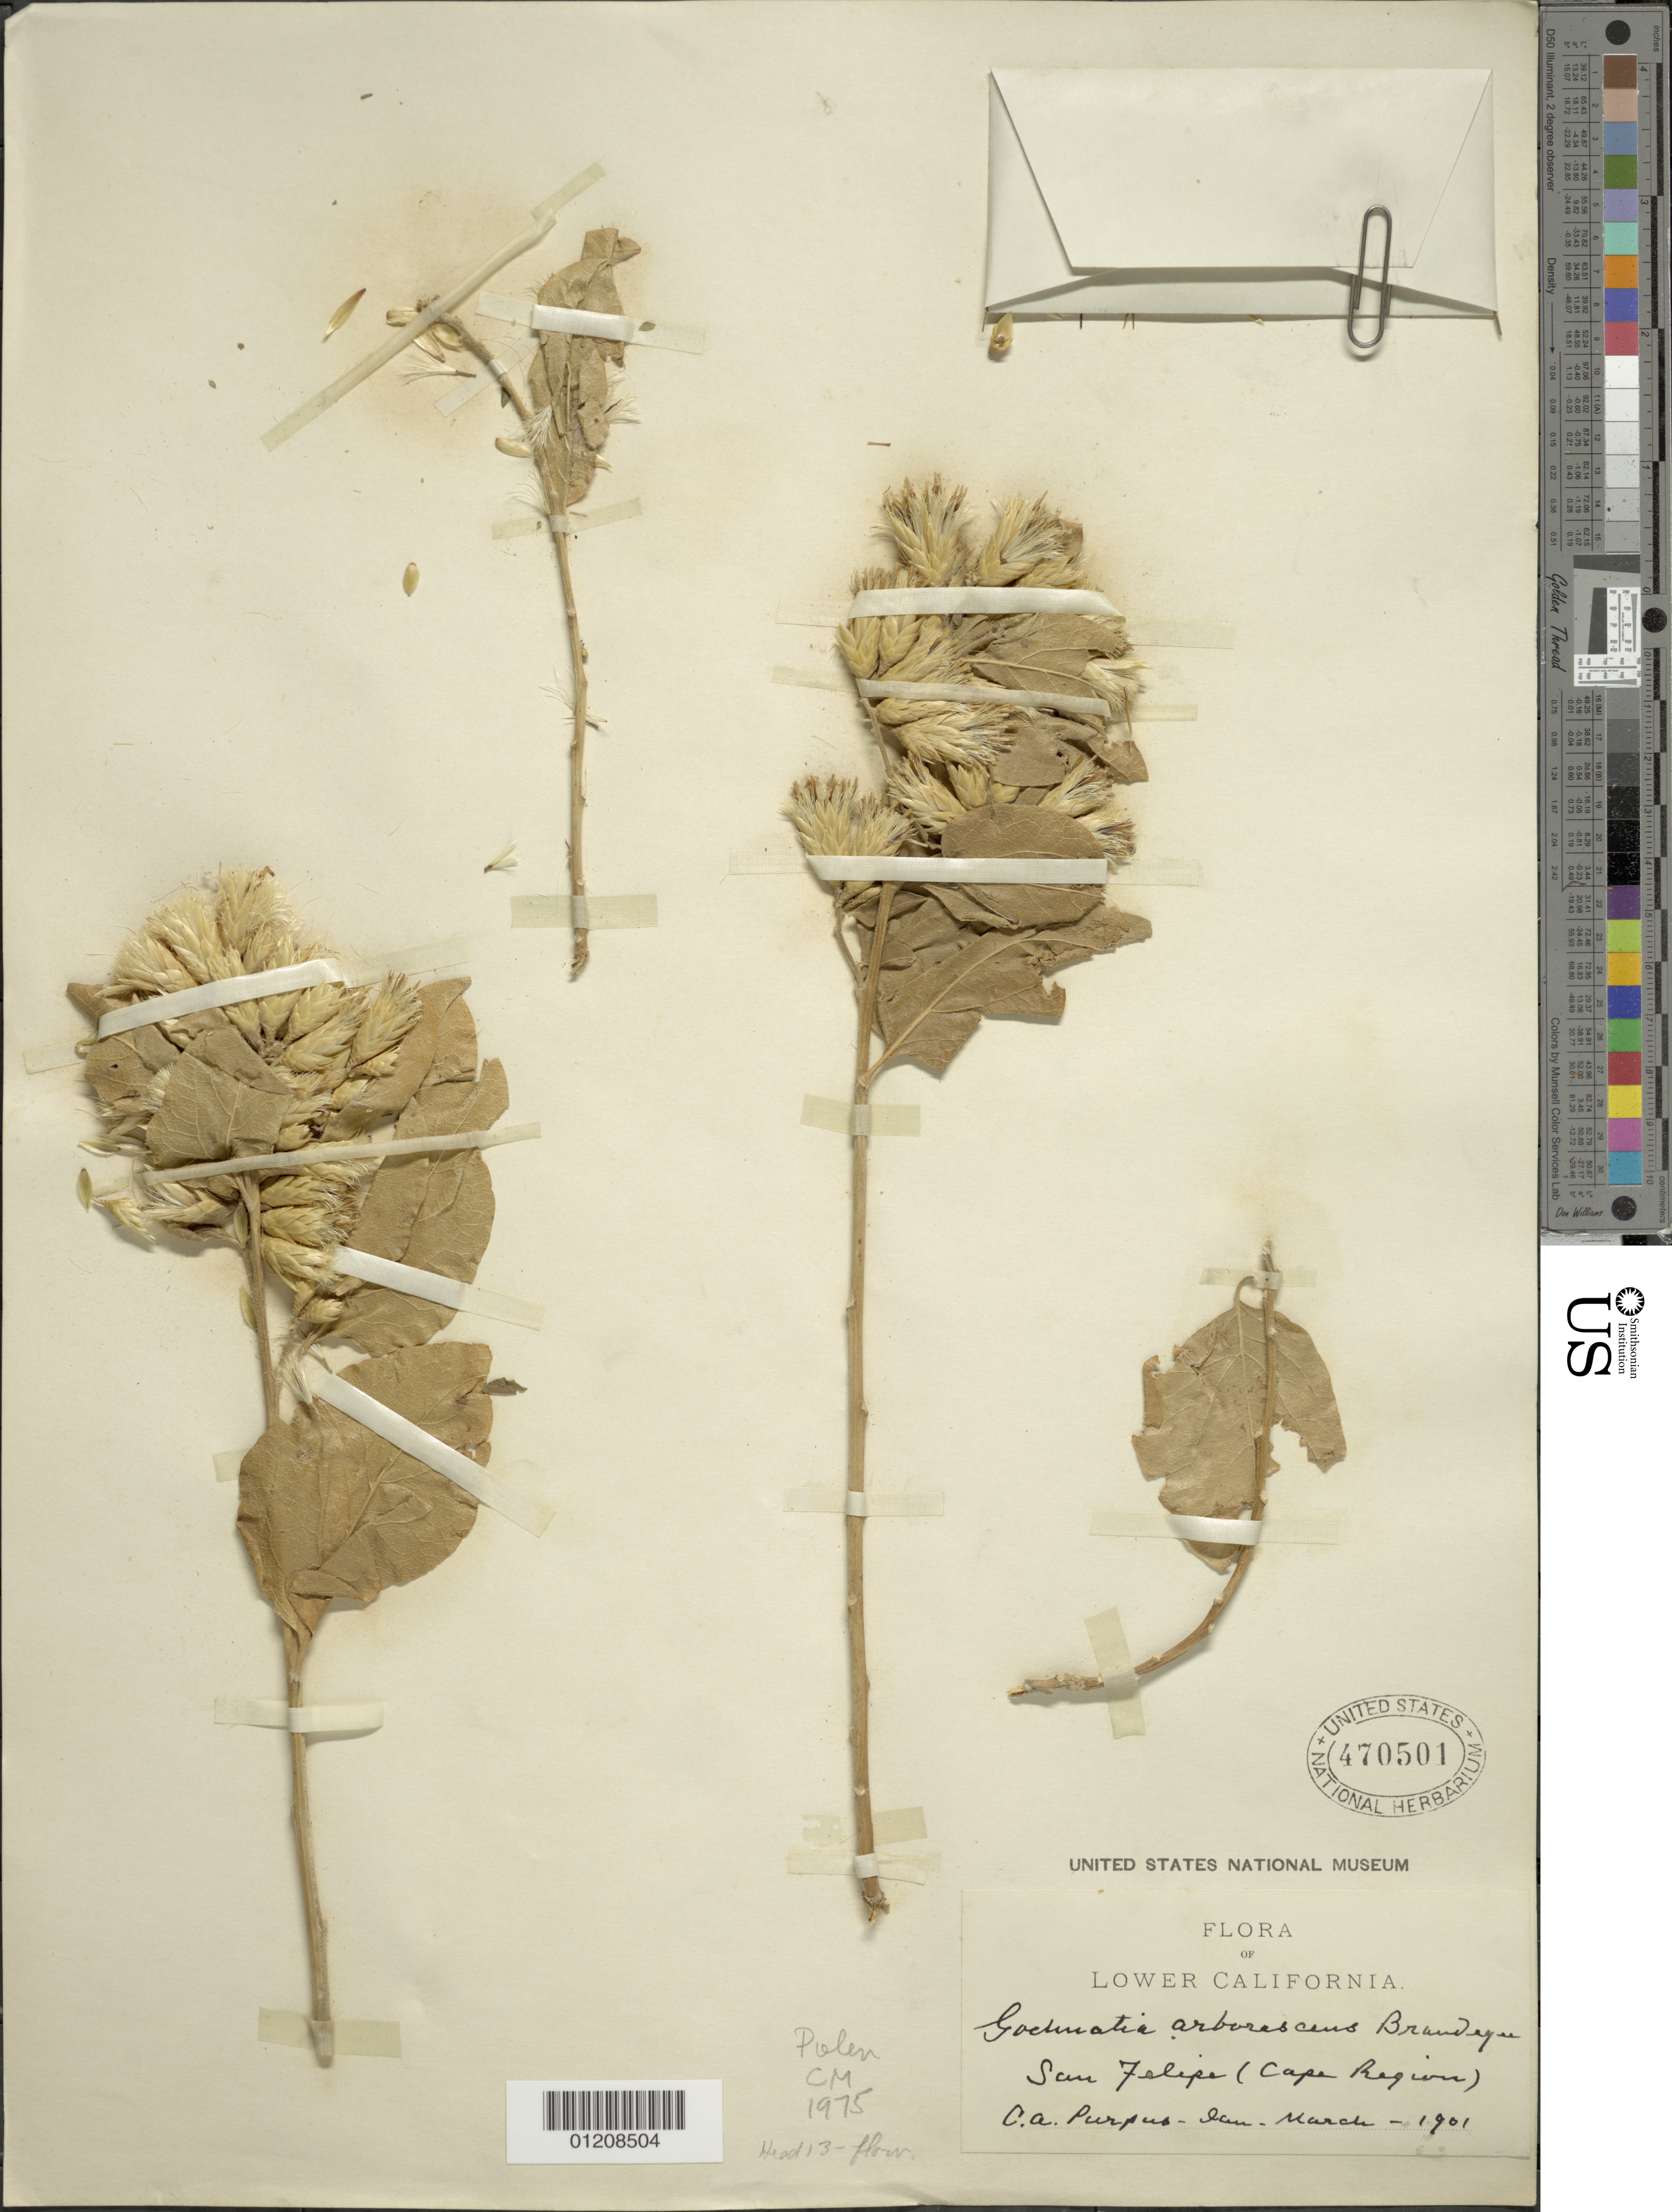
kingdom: Plantae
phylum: Tracheophyta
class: Magnoliopsida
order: Asterales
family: Asteraceae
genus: Gochnatia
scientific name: Gochnatia arborescens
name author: Brandegee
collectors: -- Purpus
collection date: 1901-01/1901-03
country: United States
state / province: California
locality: San Felipe (Cape Region)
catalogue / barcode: US 470501